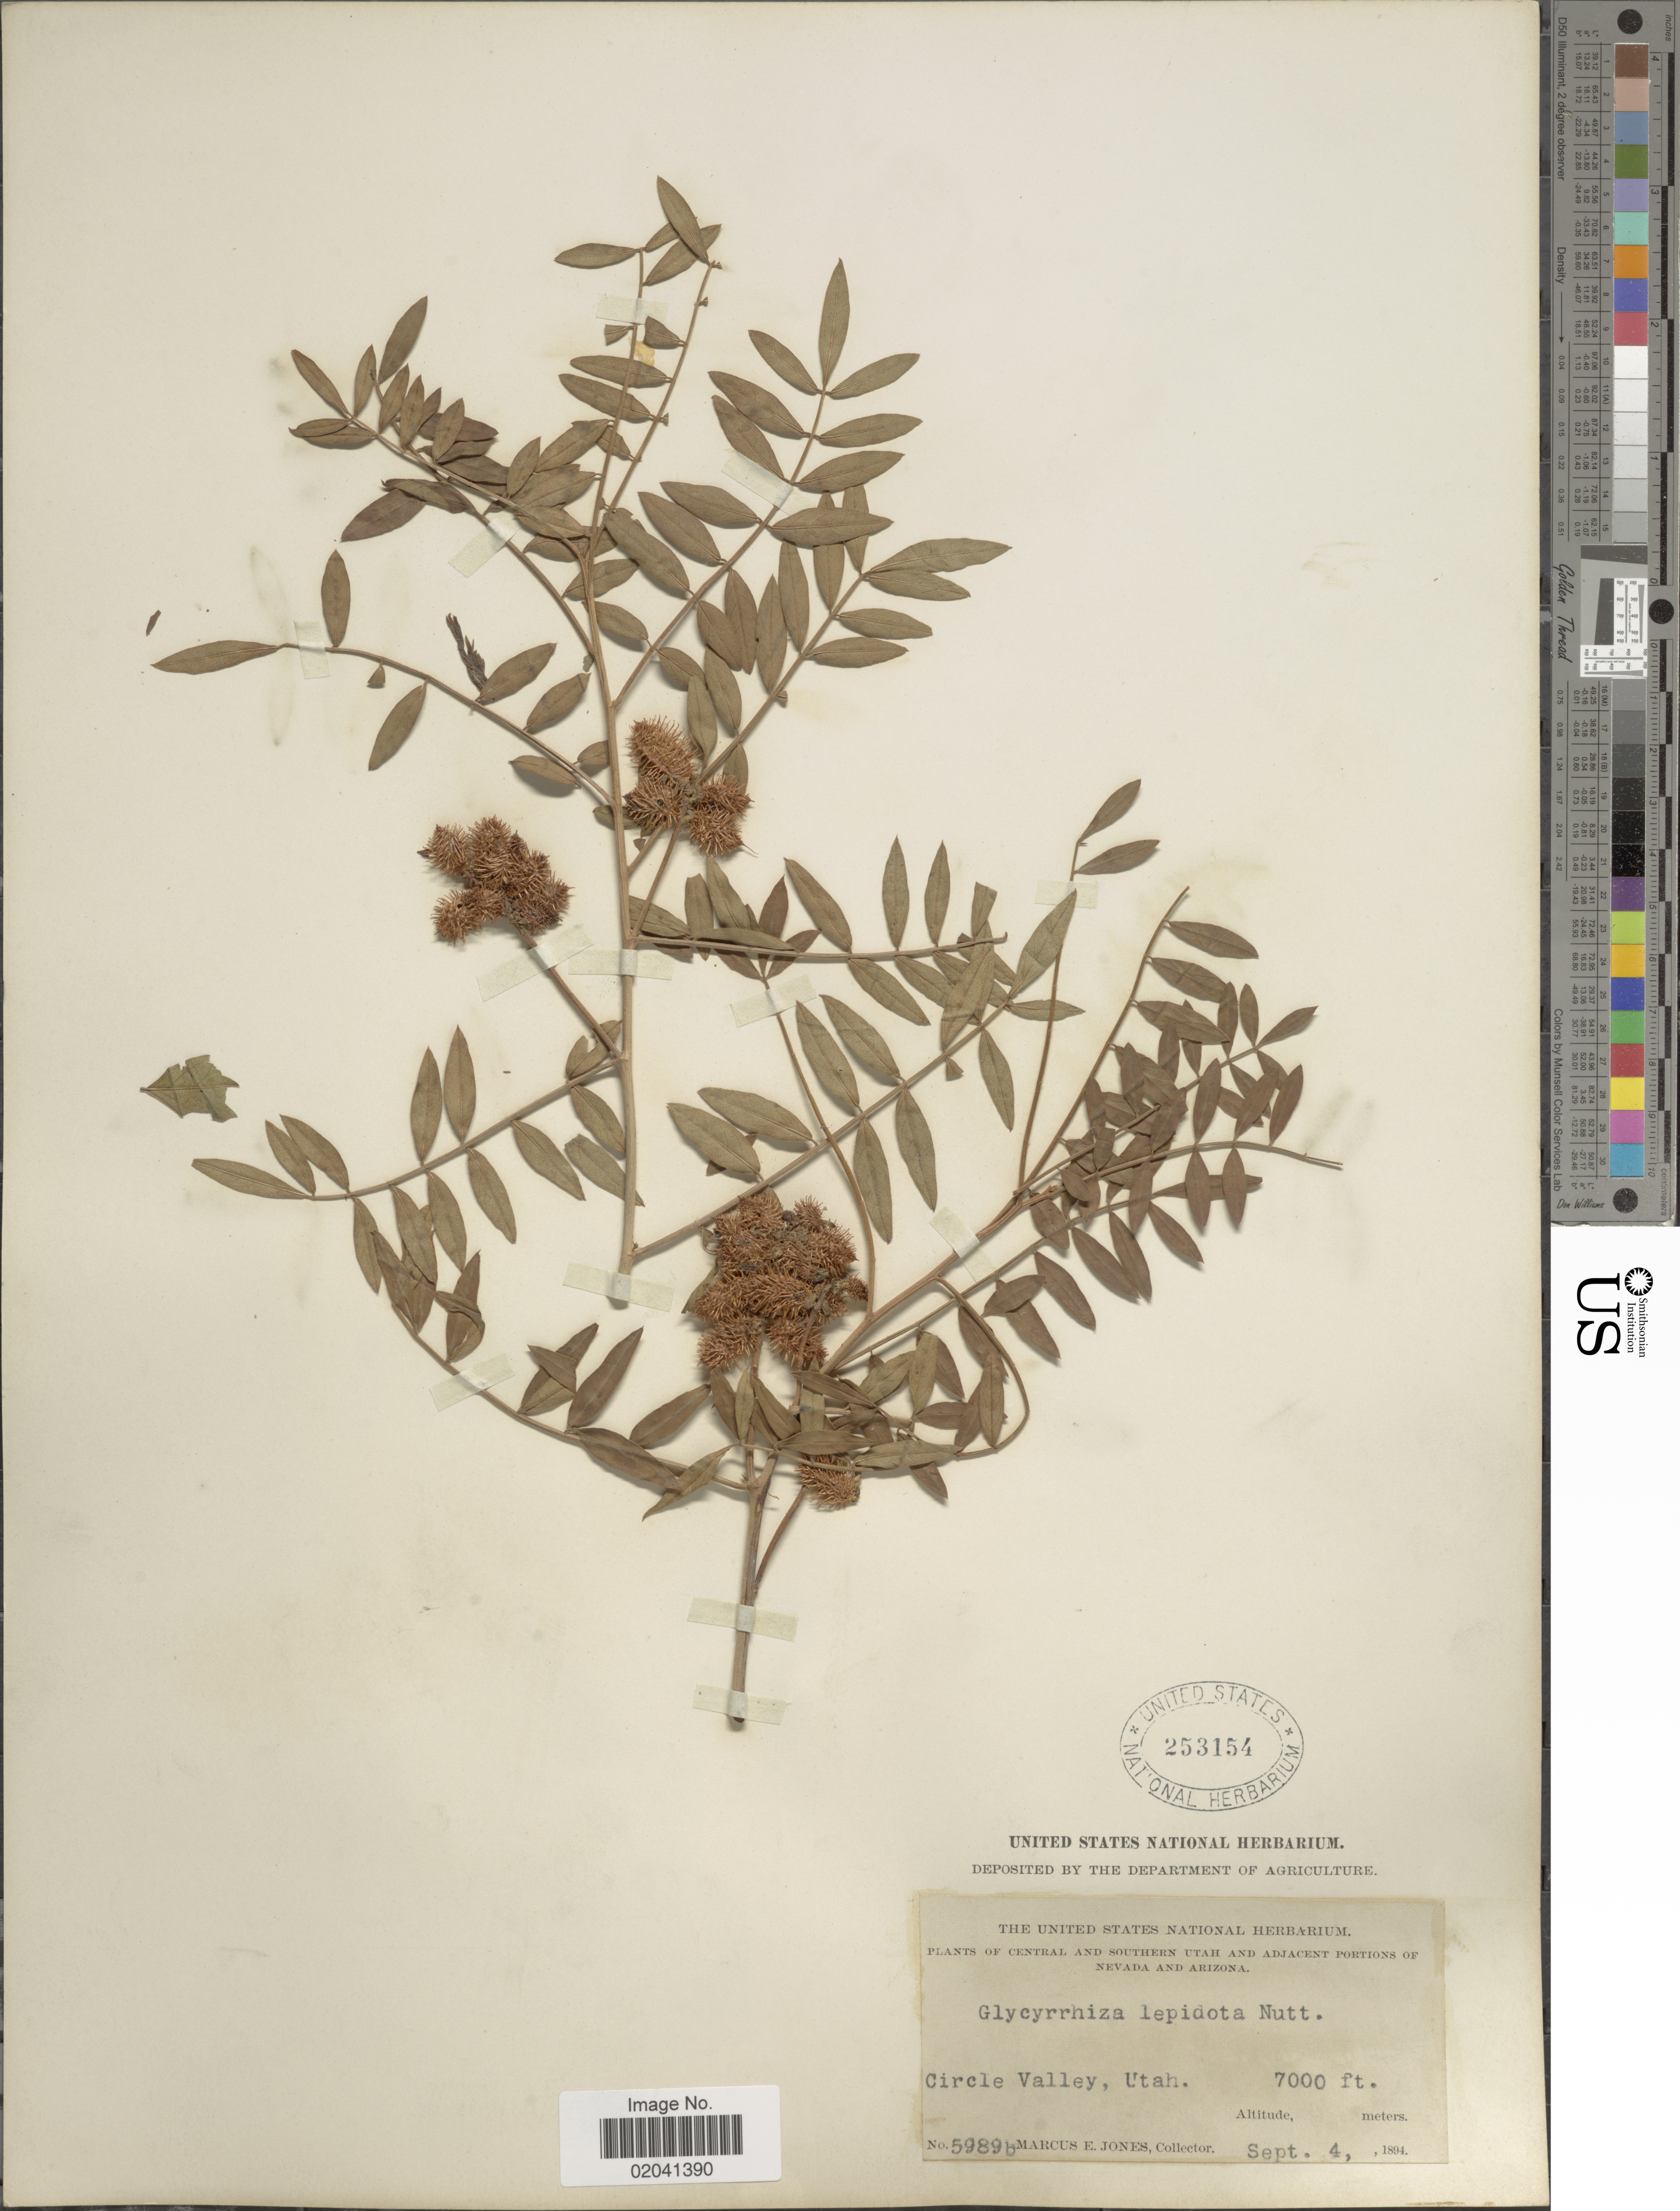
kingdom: Plantae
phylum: Tracheophyta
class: Magnoliopsida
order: Fabales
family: Fabaceae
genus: Glycyrrhiza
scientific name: Glycyrrhiza lepidota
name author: Pursh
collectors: M. E. Jones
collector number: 5989b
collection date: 1894-09-04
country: United States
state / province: Utah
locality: Circle Valley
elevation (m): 2134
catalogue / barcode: US 253154